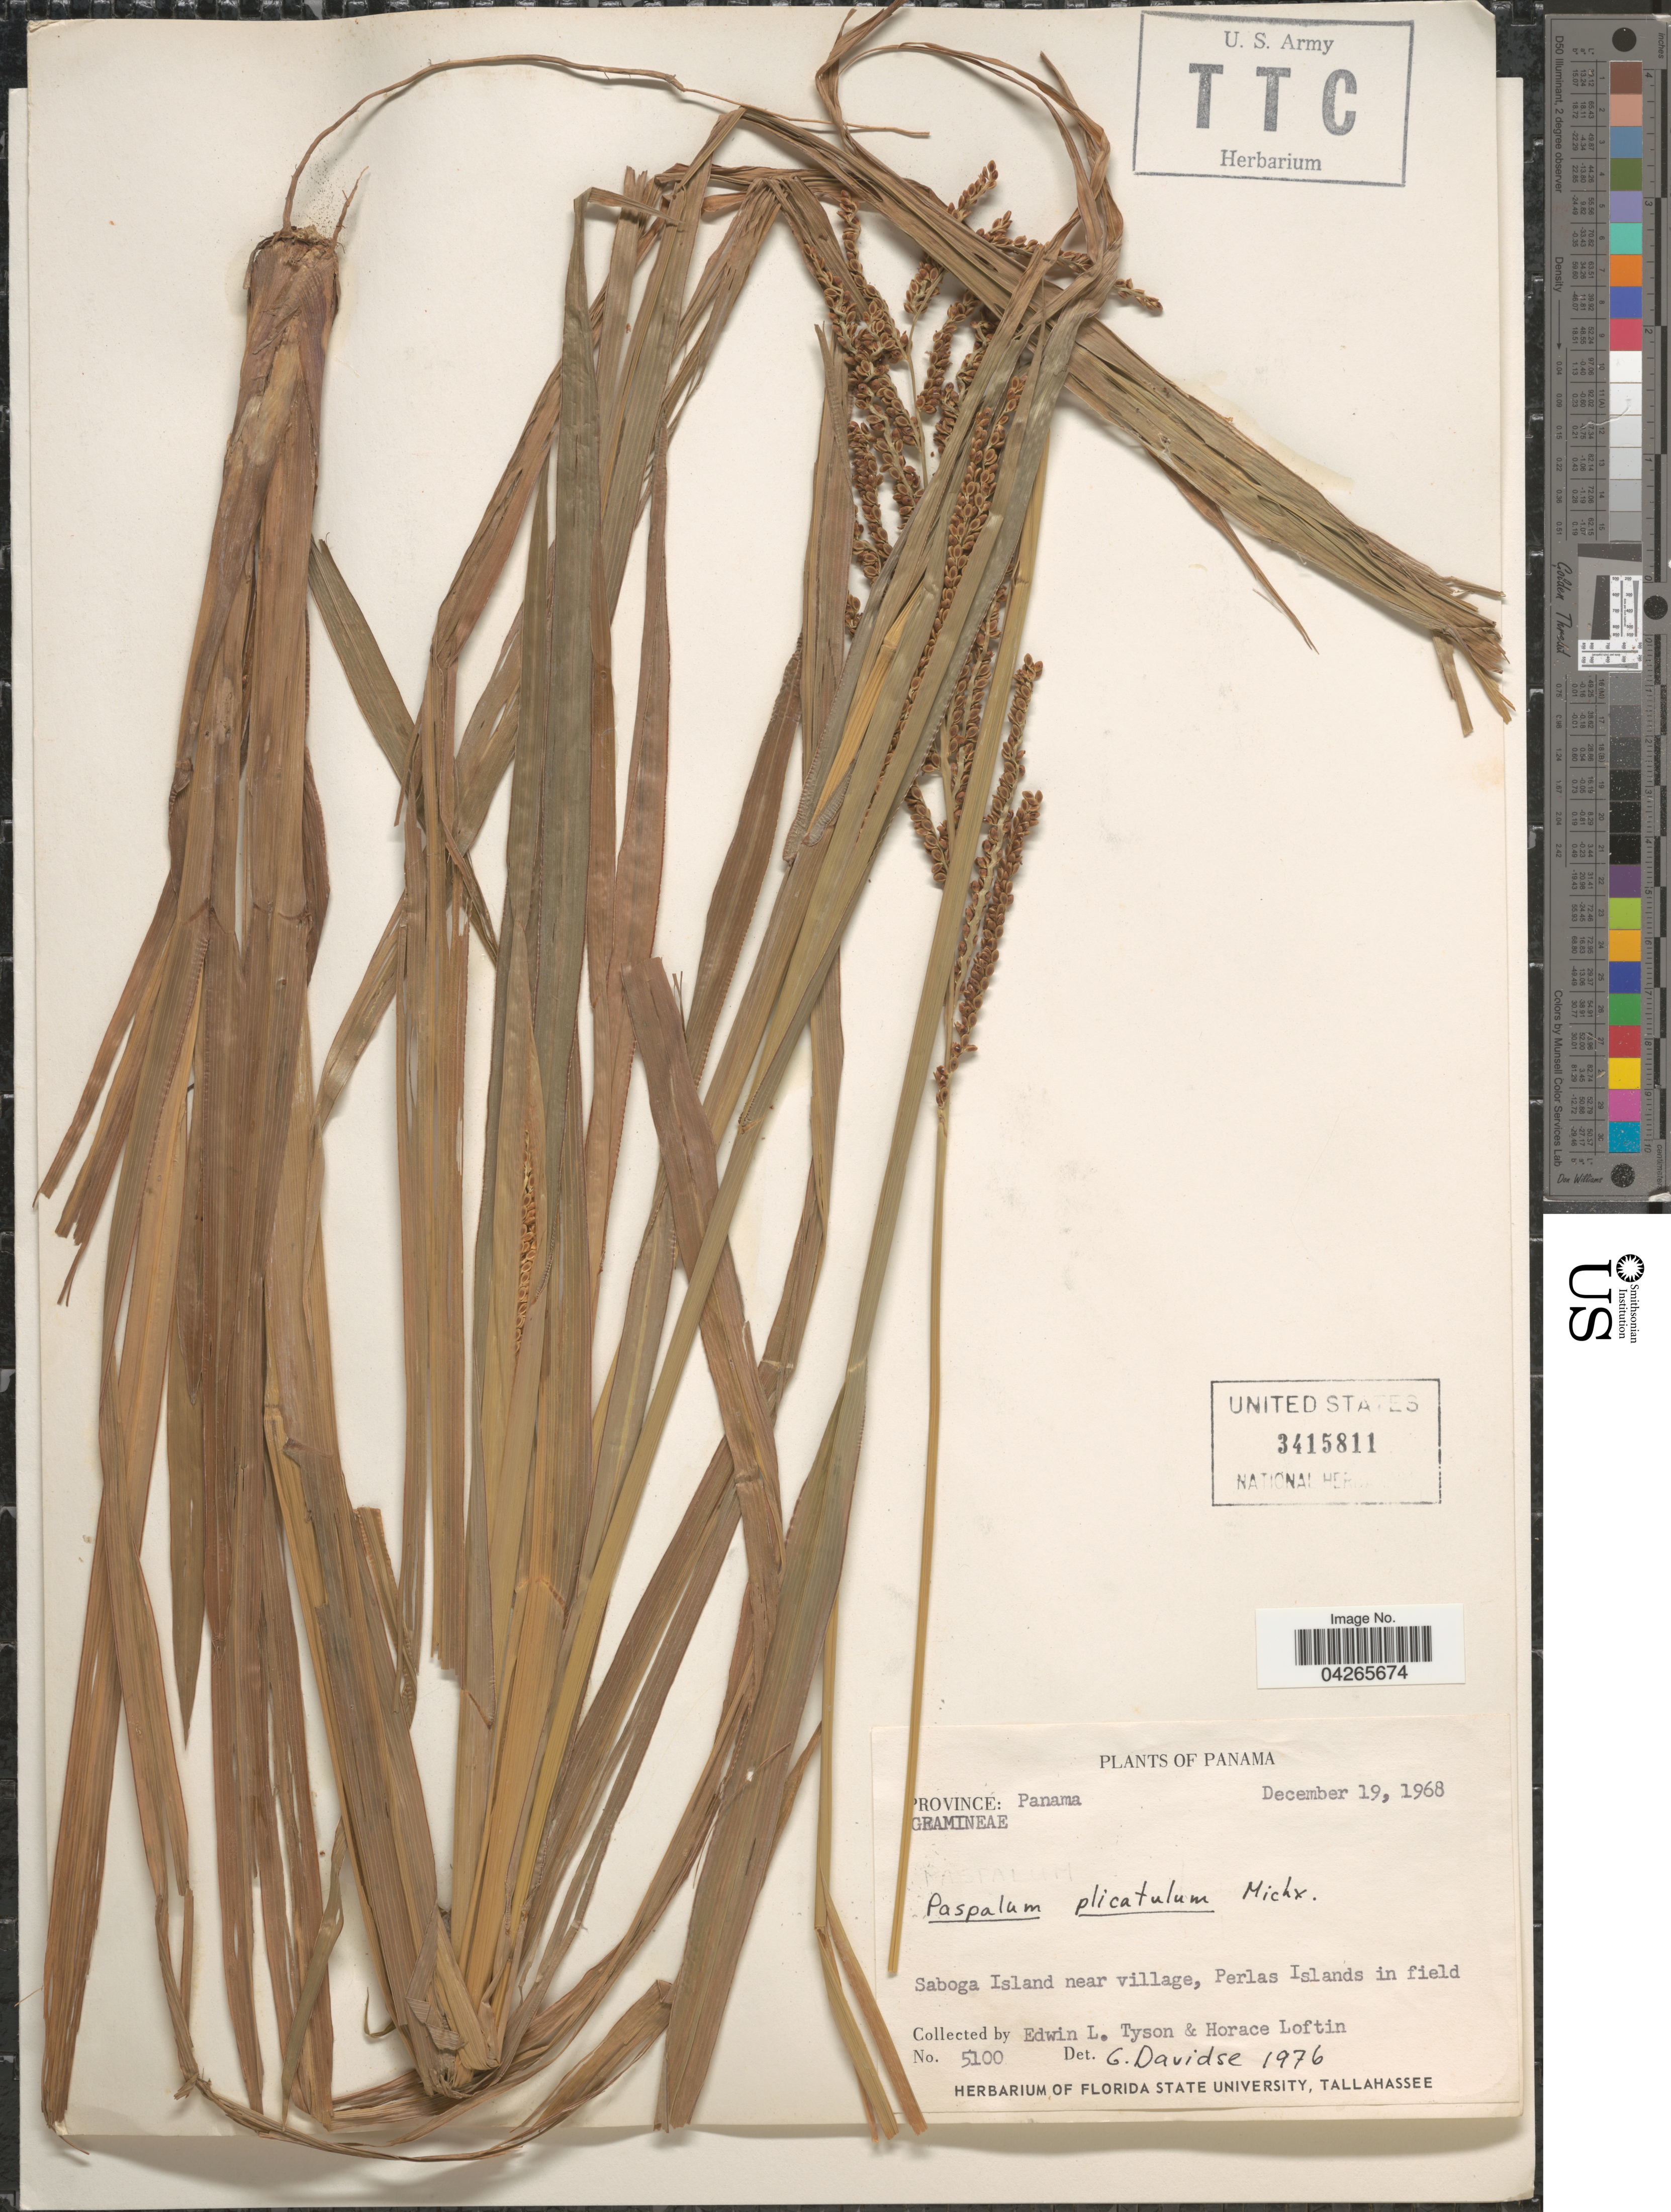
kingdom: Plantae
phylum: Tracheophyta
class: Liliopsida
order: Poales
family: Poaceae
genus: Paspalum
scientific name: Paspalum plicatulum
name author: Michx.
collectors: E. L. Tyson & H. Loftin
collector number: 5100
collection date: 1968-12-19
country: Panama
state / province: Panamá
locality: Saboga Island near village, Perlas Islands in the field.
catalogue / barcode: US 3415811